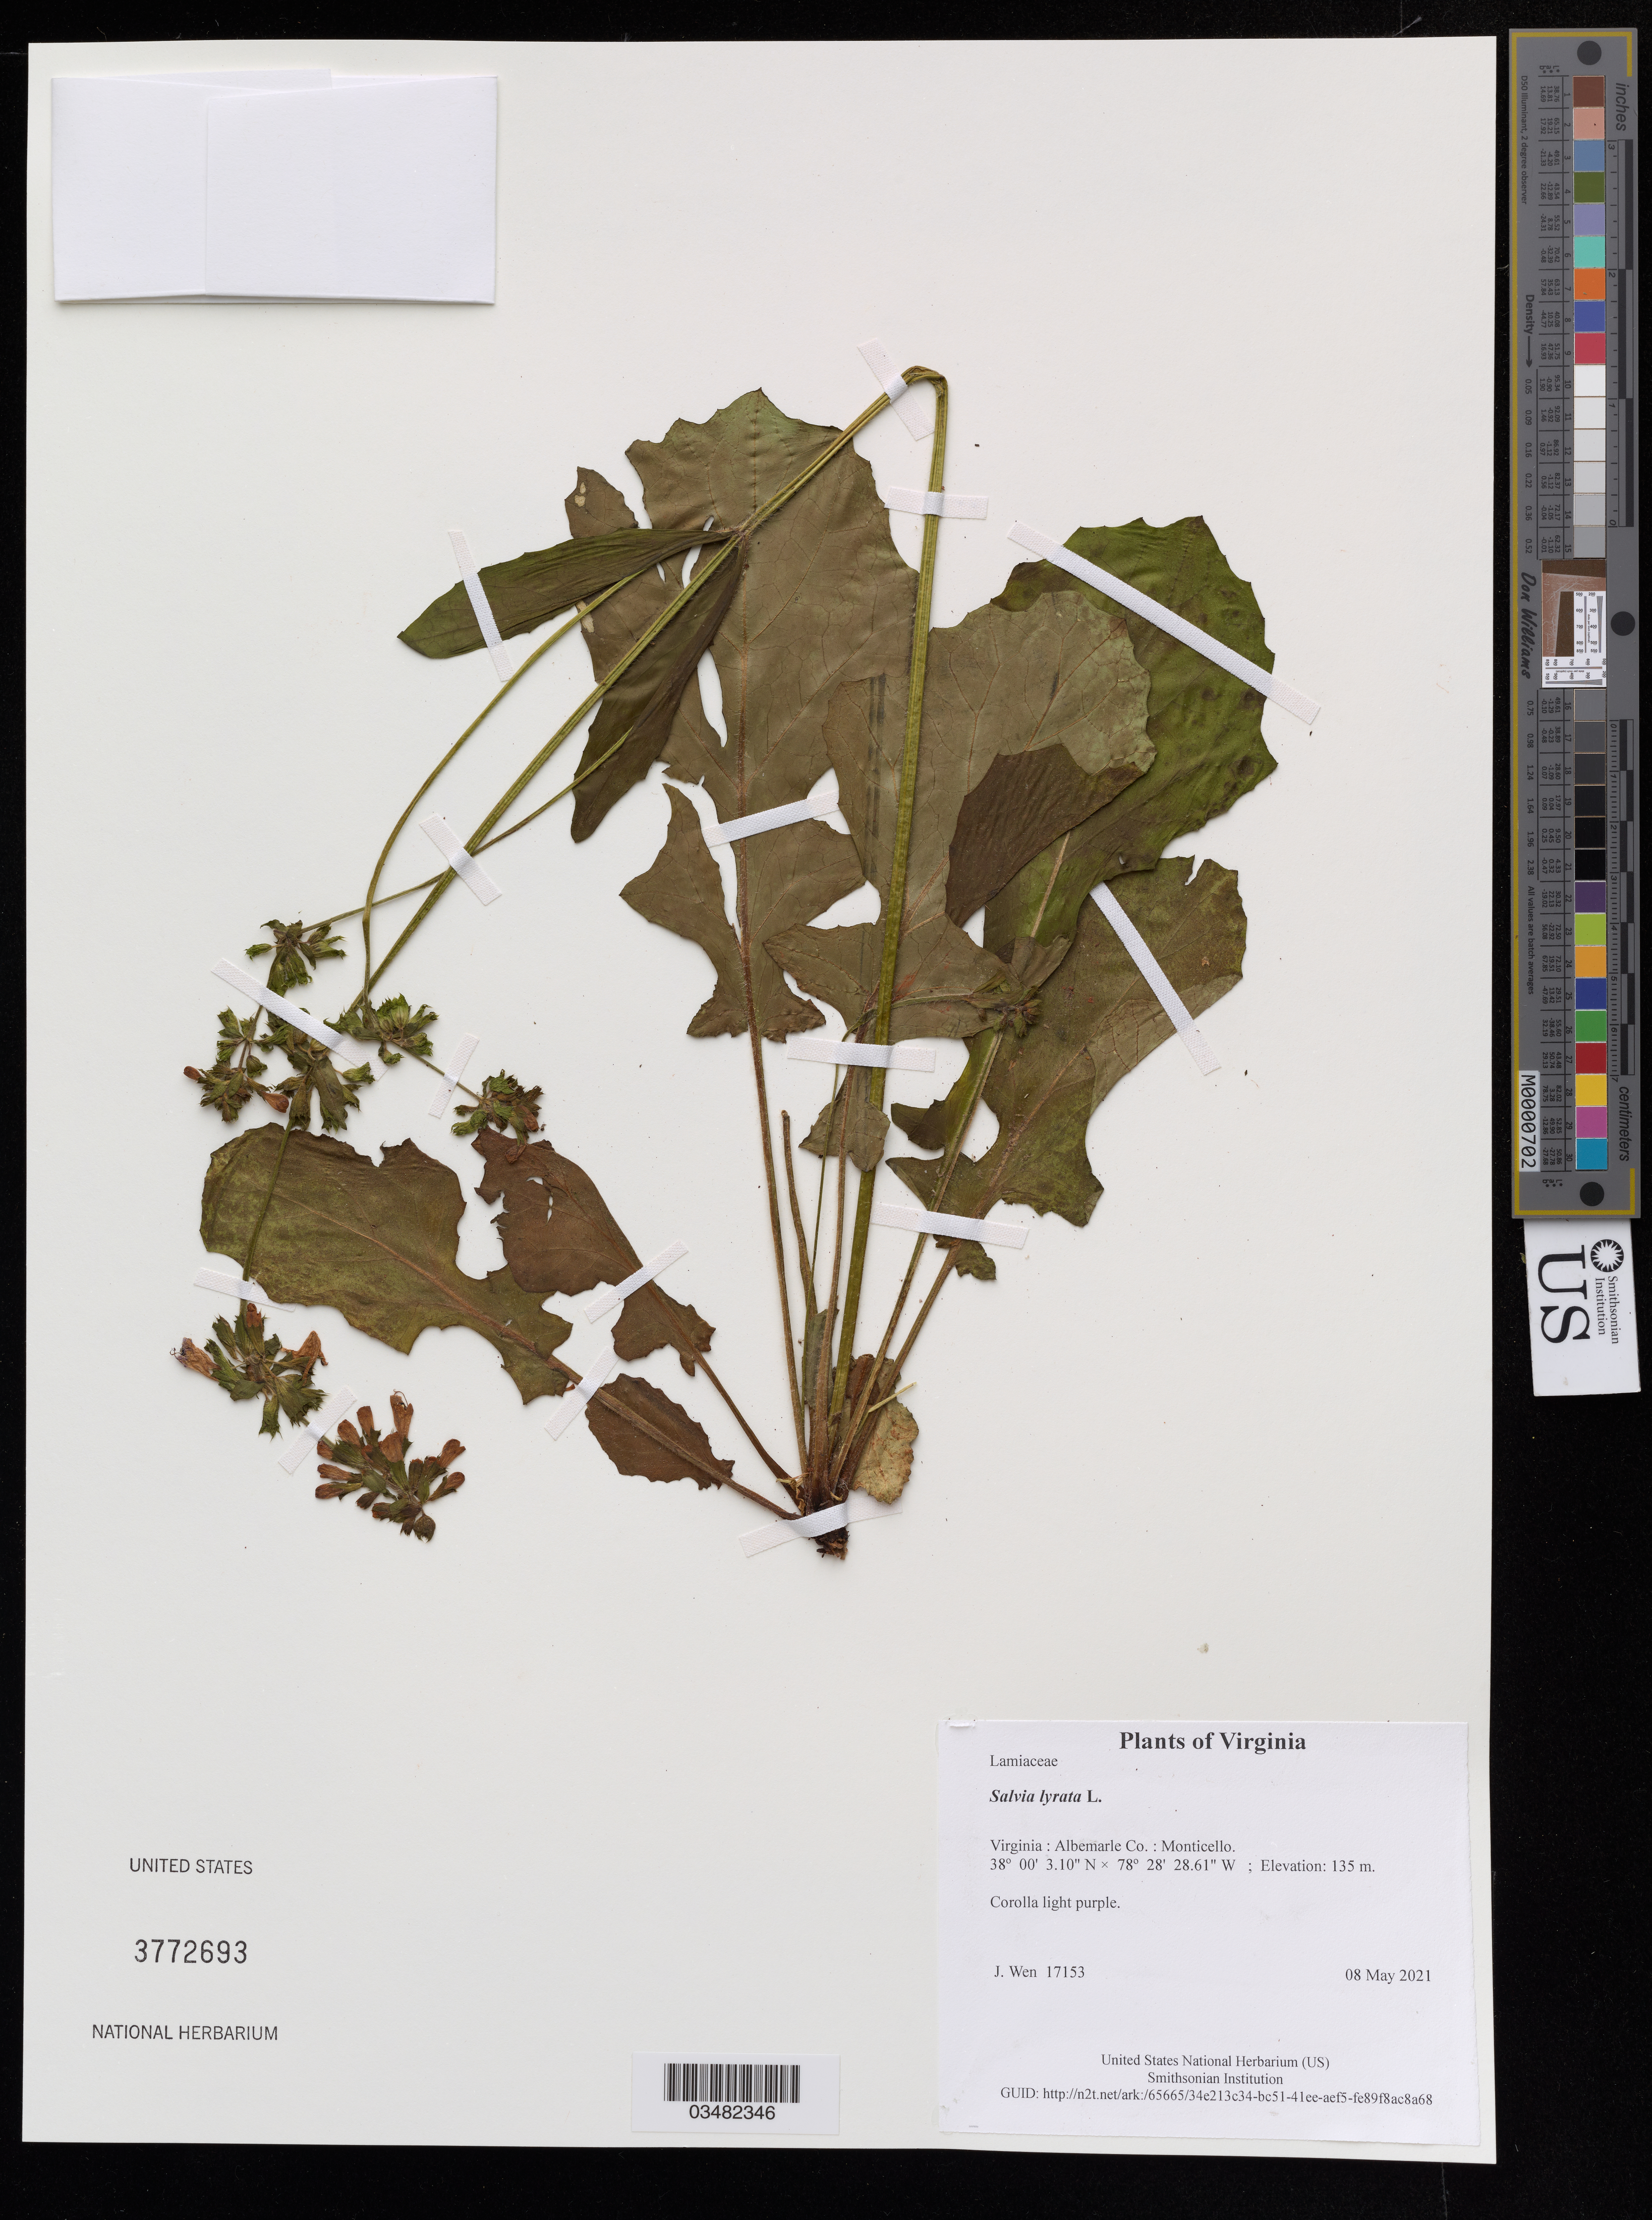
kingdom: Plantae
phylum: Tracheophyta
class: Magnoliopsida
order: Lamiales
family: Lamiaceae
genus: Salvia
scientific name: Salvia lyrata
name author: L.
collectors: J. Wen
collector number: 17153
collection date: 2021-05-08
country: United States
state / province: Virginia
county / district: Albemarle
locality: Monticello.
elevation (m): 135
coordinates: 38.000860 N, 78.474613 W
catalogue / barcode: US 3772693